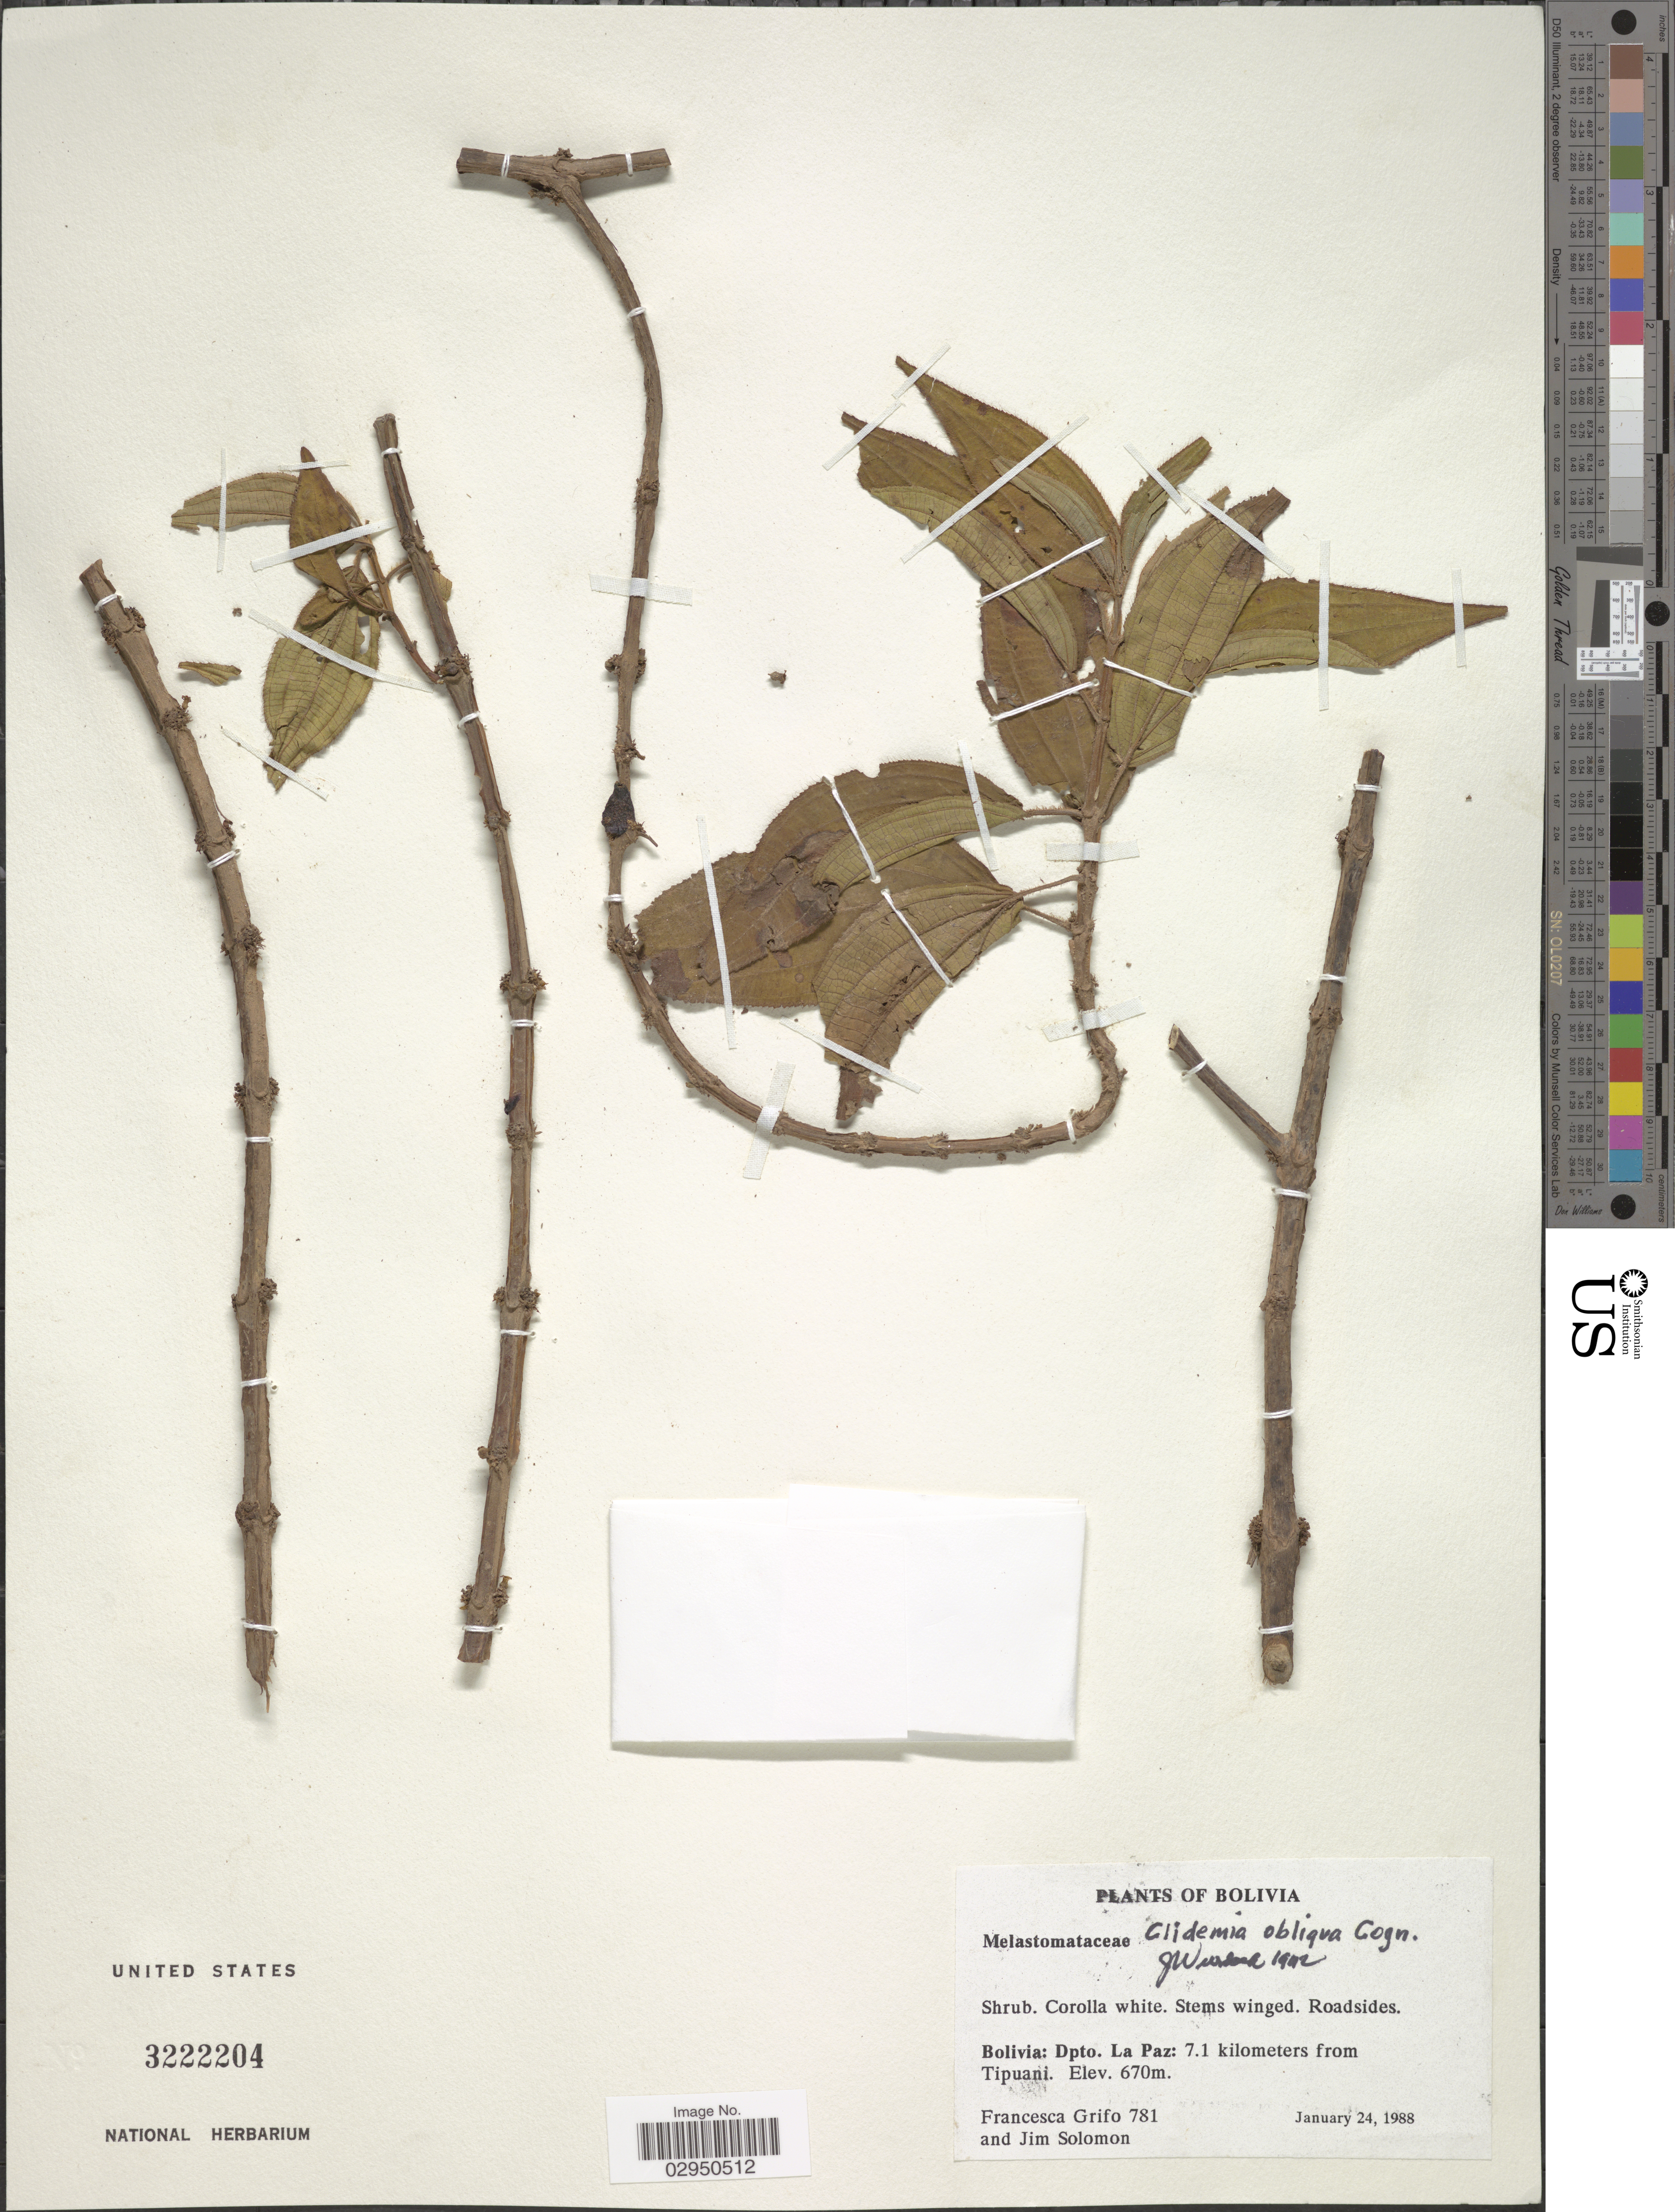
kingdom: Plantae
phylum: Tracheophyta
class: Magnoliopsida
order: Myrtales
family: Melastomataceae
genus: Clidemia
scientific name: Clidemia obliqua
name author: Cogn.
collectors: F. Grifo & J. Solomon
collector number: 781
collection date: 1988-01-24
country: Bolivia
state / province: La Paz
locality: Dpto. La Paz: 7.1 kilometers from Tipuani.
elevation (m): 670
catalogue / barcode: US 3222204